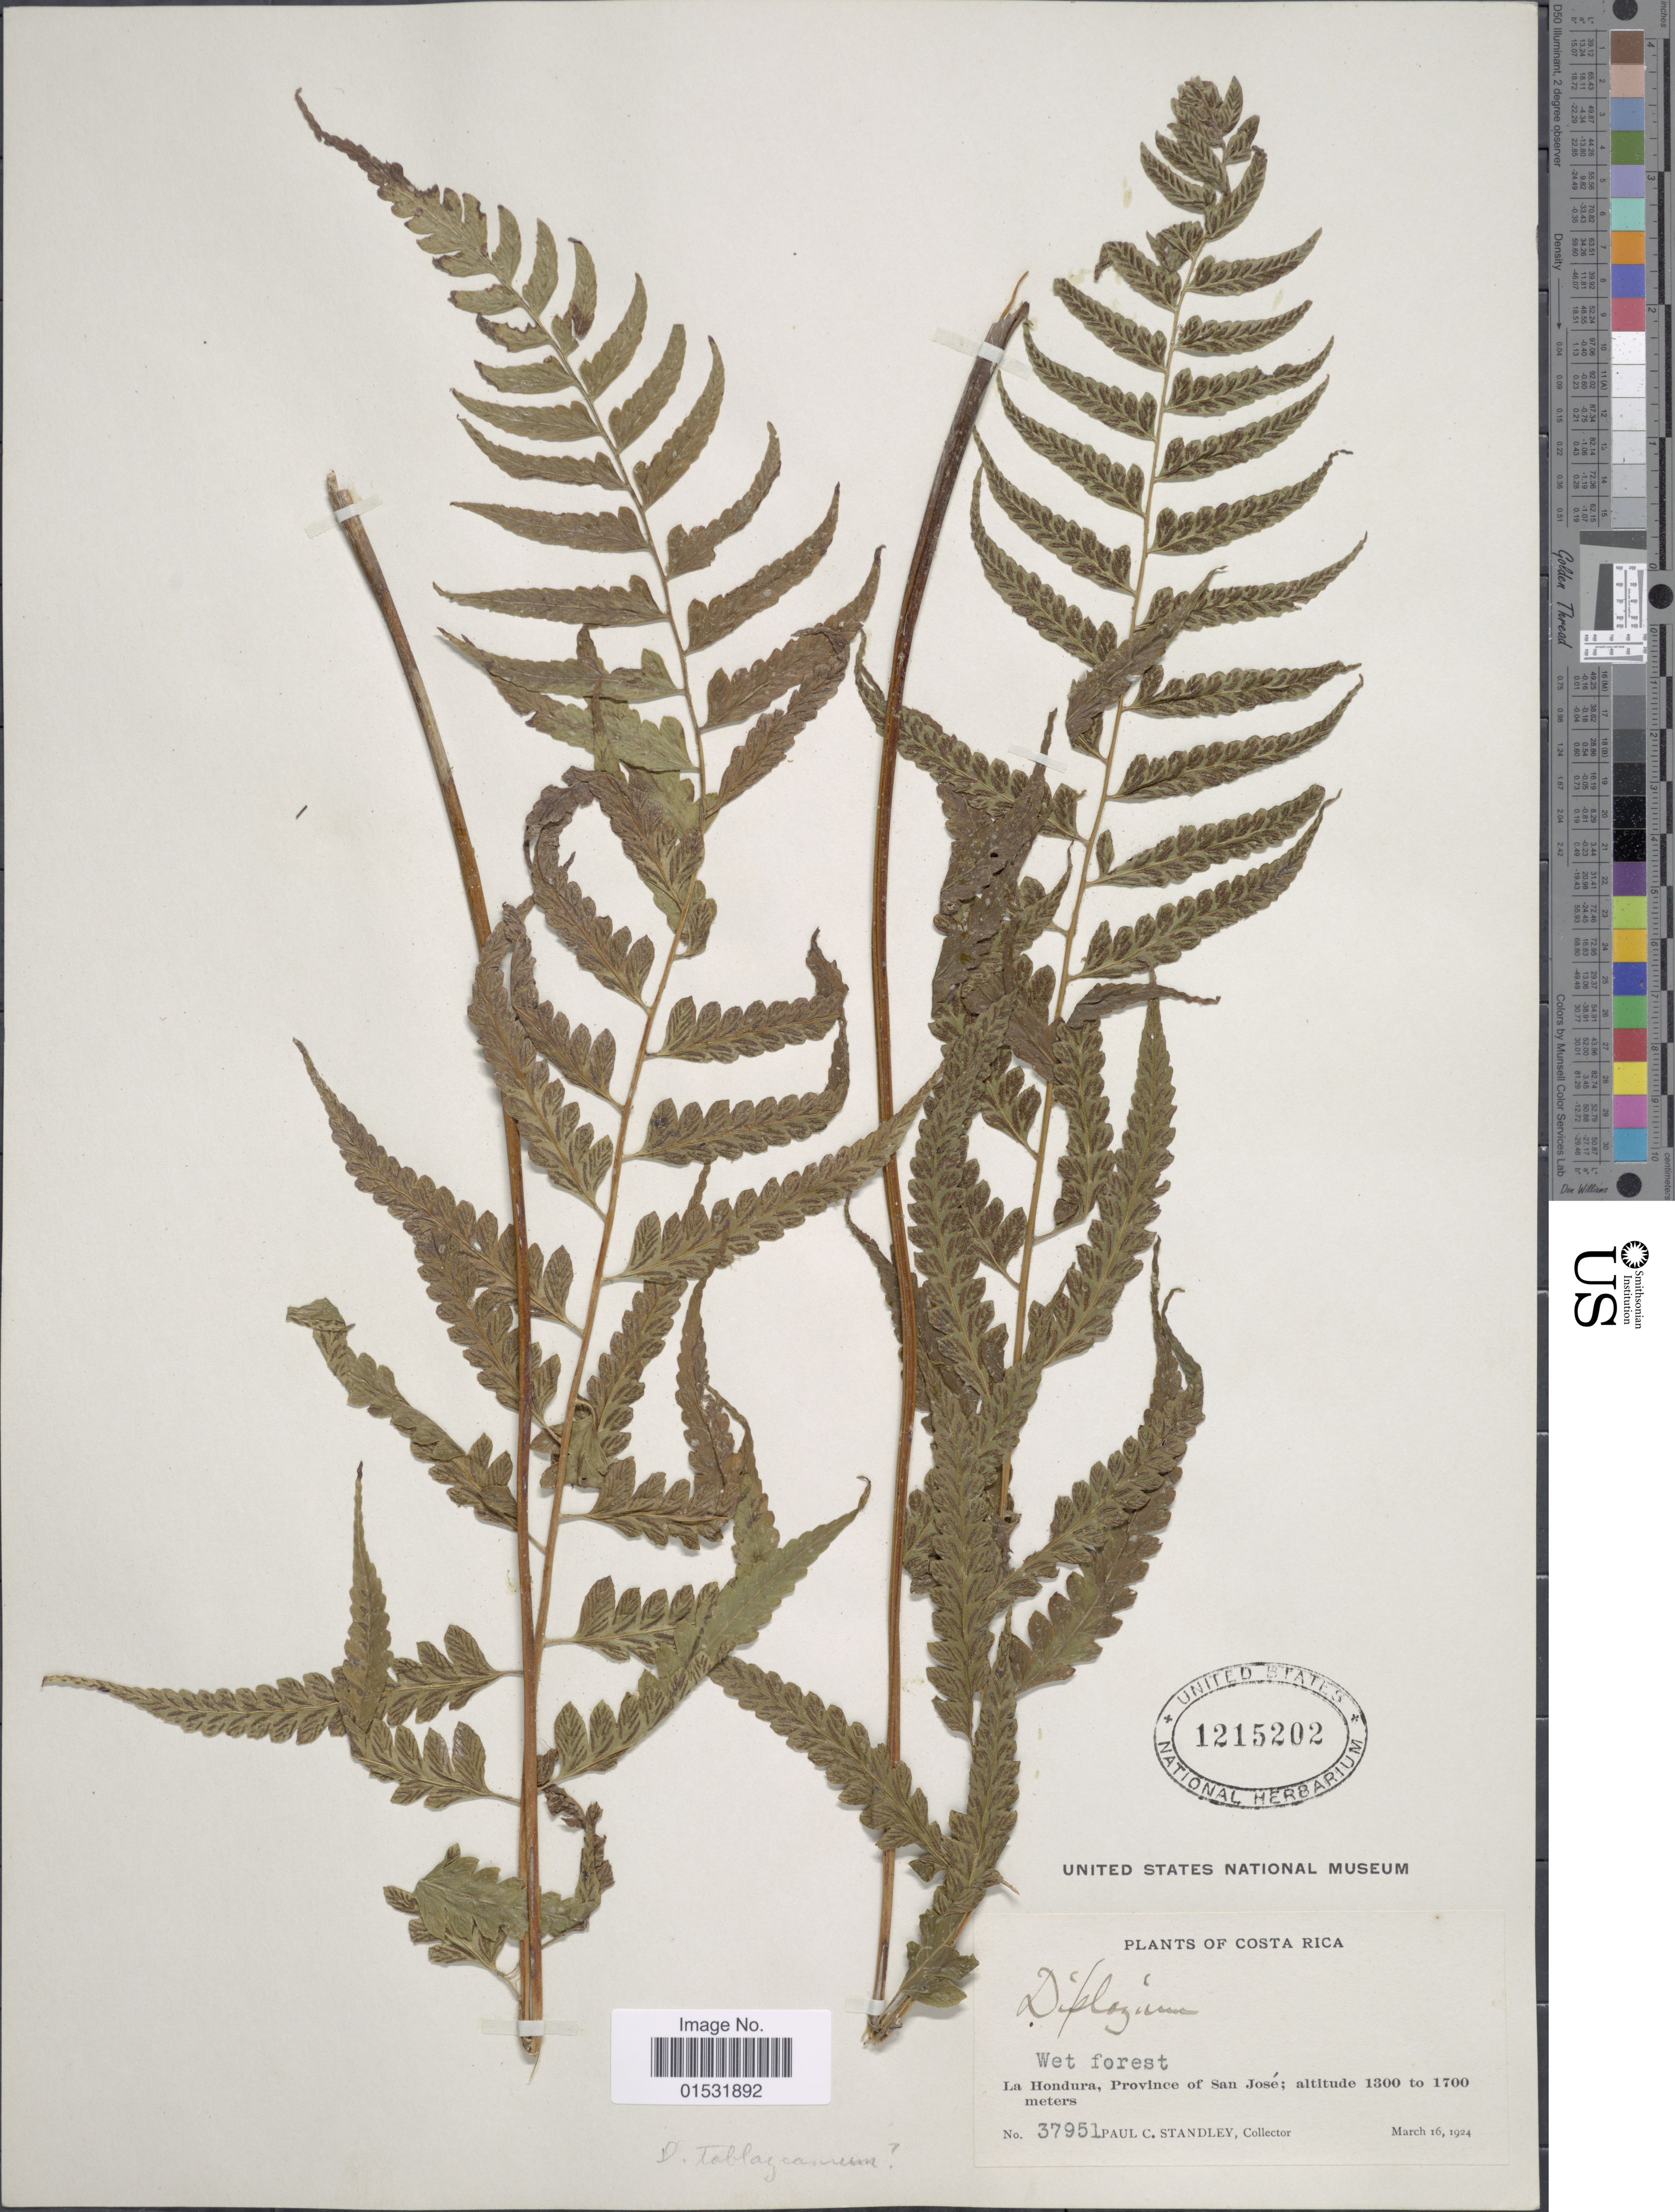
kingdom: Plantae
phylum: Tracheophyta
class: Polypodiopsida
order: Polypodiales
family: Athyriaceae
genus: Diplazium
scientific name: Diplazium lonchophyllum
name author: Kunze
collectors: P. C. Standley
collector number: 37951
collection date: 1924-03-16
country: Costa Rica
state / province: San José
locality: La Hondura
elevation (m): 1300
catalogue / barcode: US 1215202